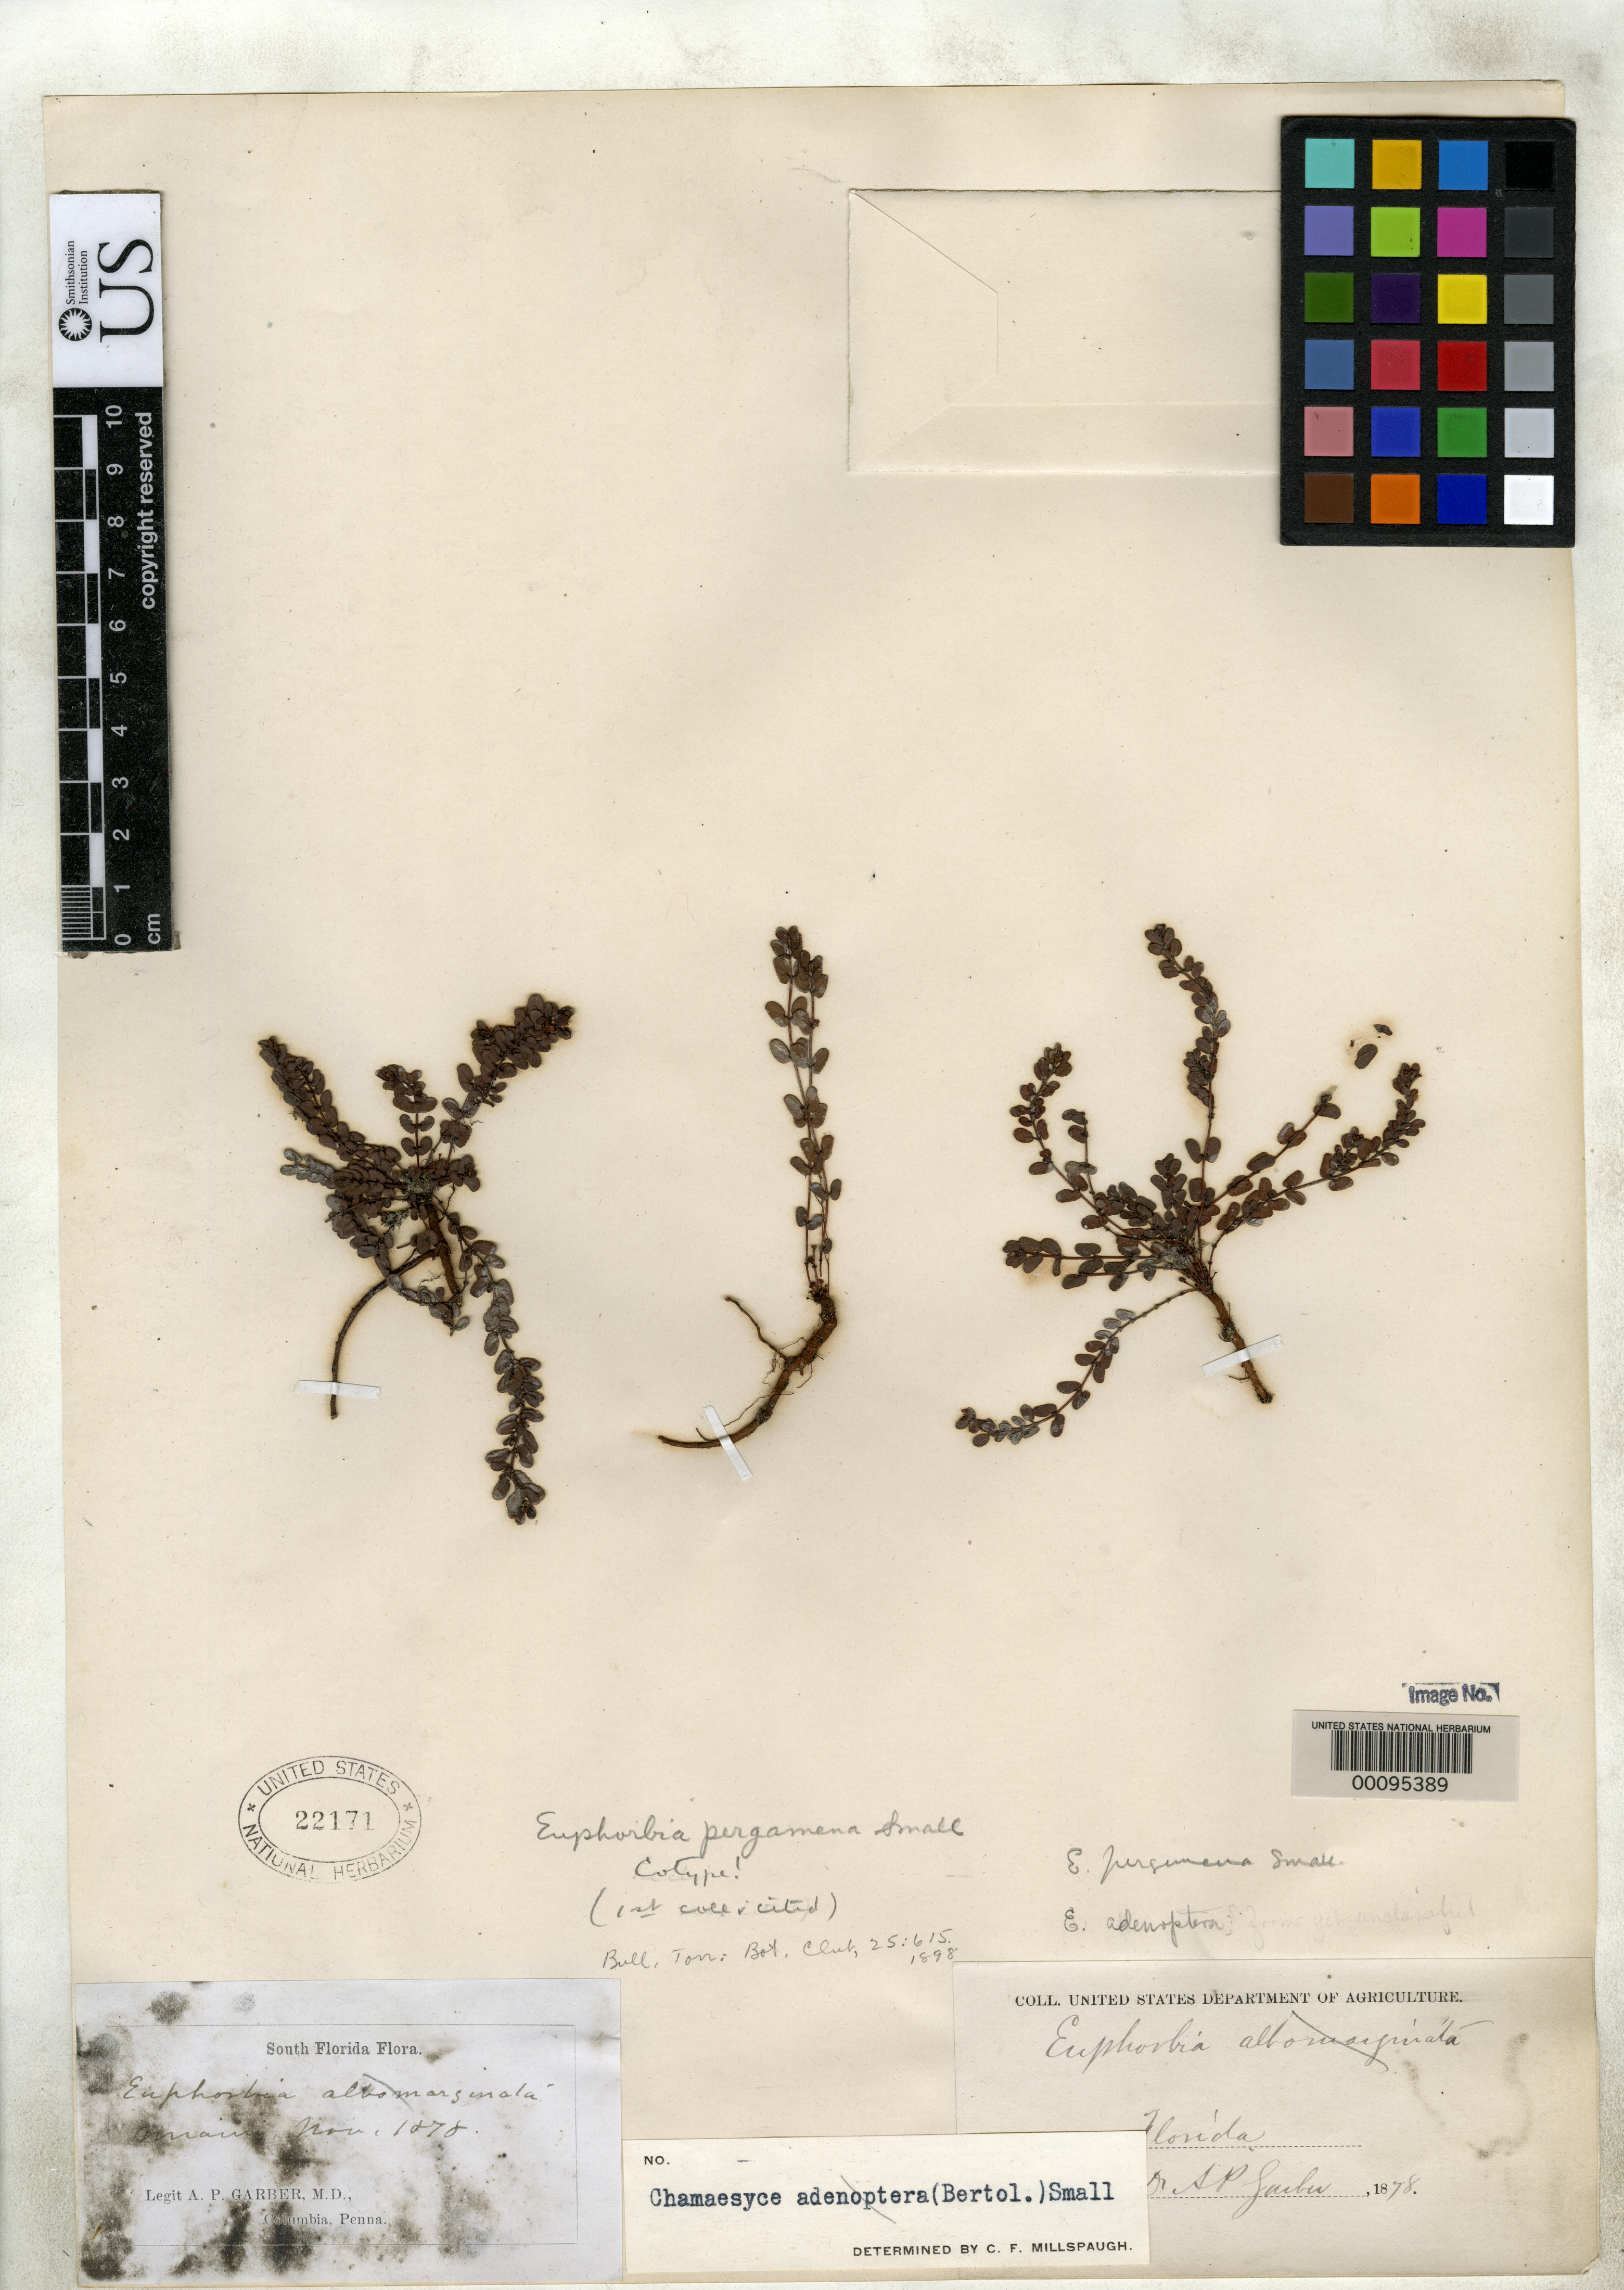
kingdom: Plantae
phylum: Tracheophyta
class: Magnoliopsida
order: Malpighiales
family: Euphorbiaceae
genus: Euphorbia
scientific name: Euphorbia pergamena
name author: Small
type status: Isosyntype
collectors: A. P. Garber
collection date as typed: Nov 1878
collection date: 1878-11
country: United States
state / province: Florida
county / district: Dade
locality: Miami.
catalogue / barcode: US 22171